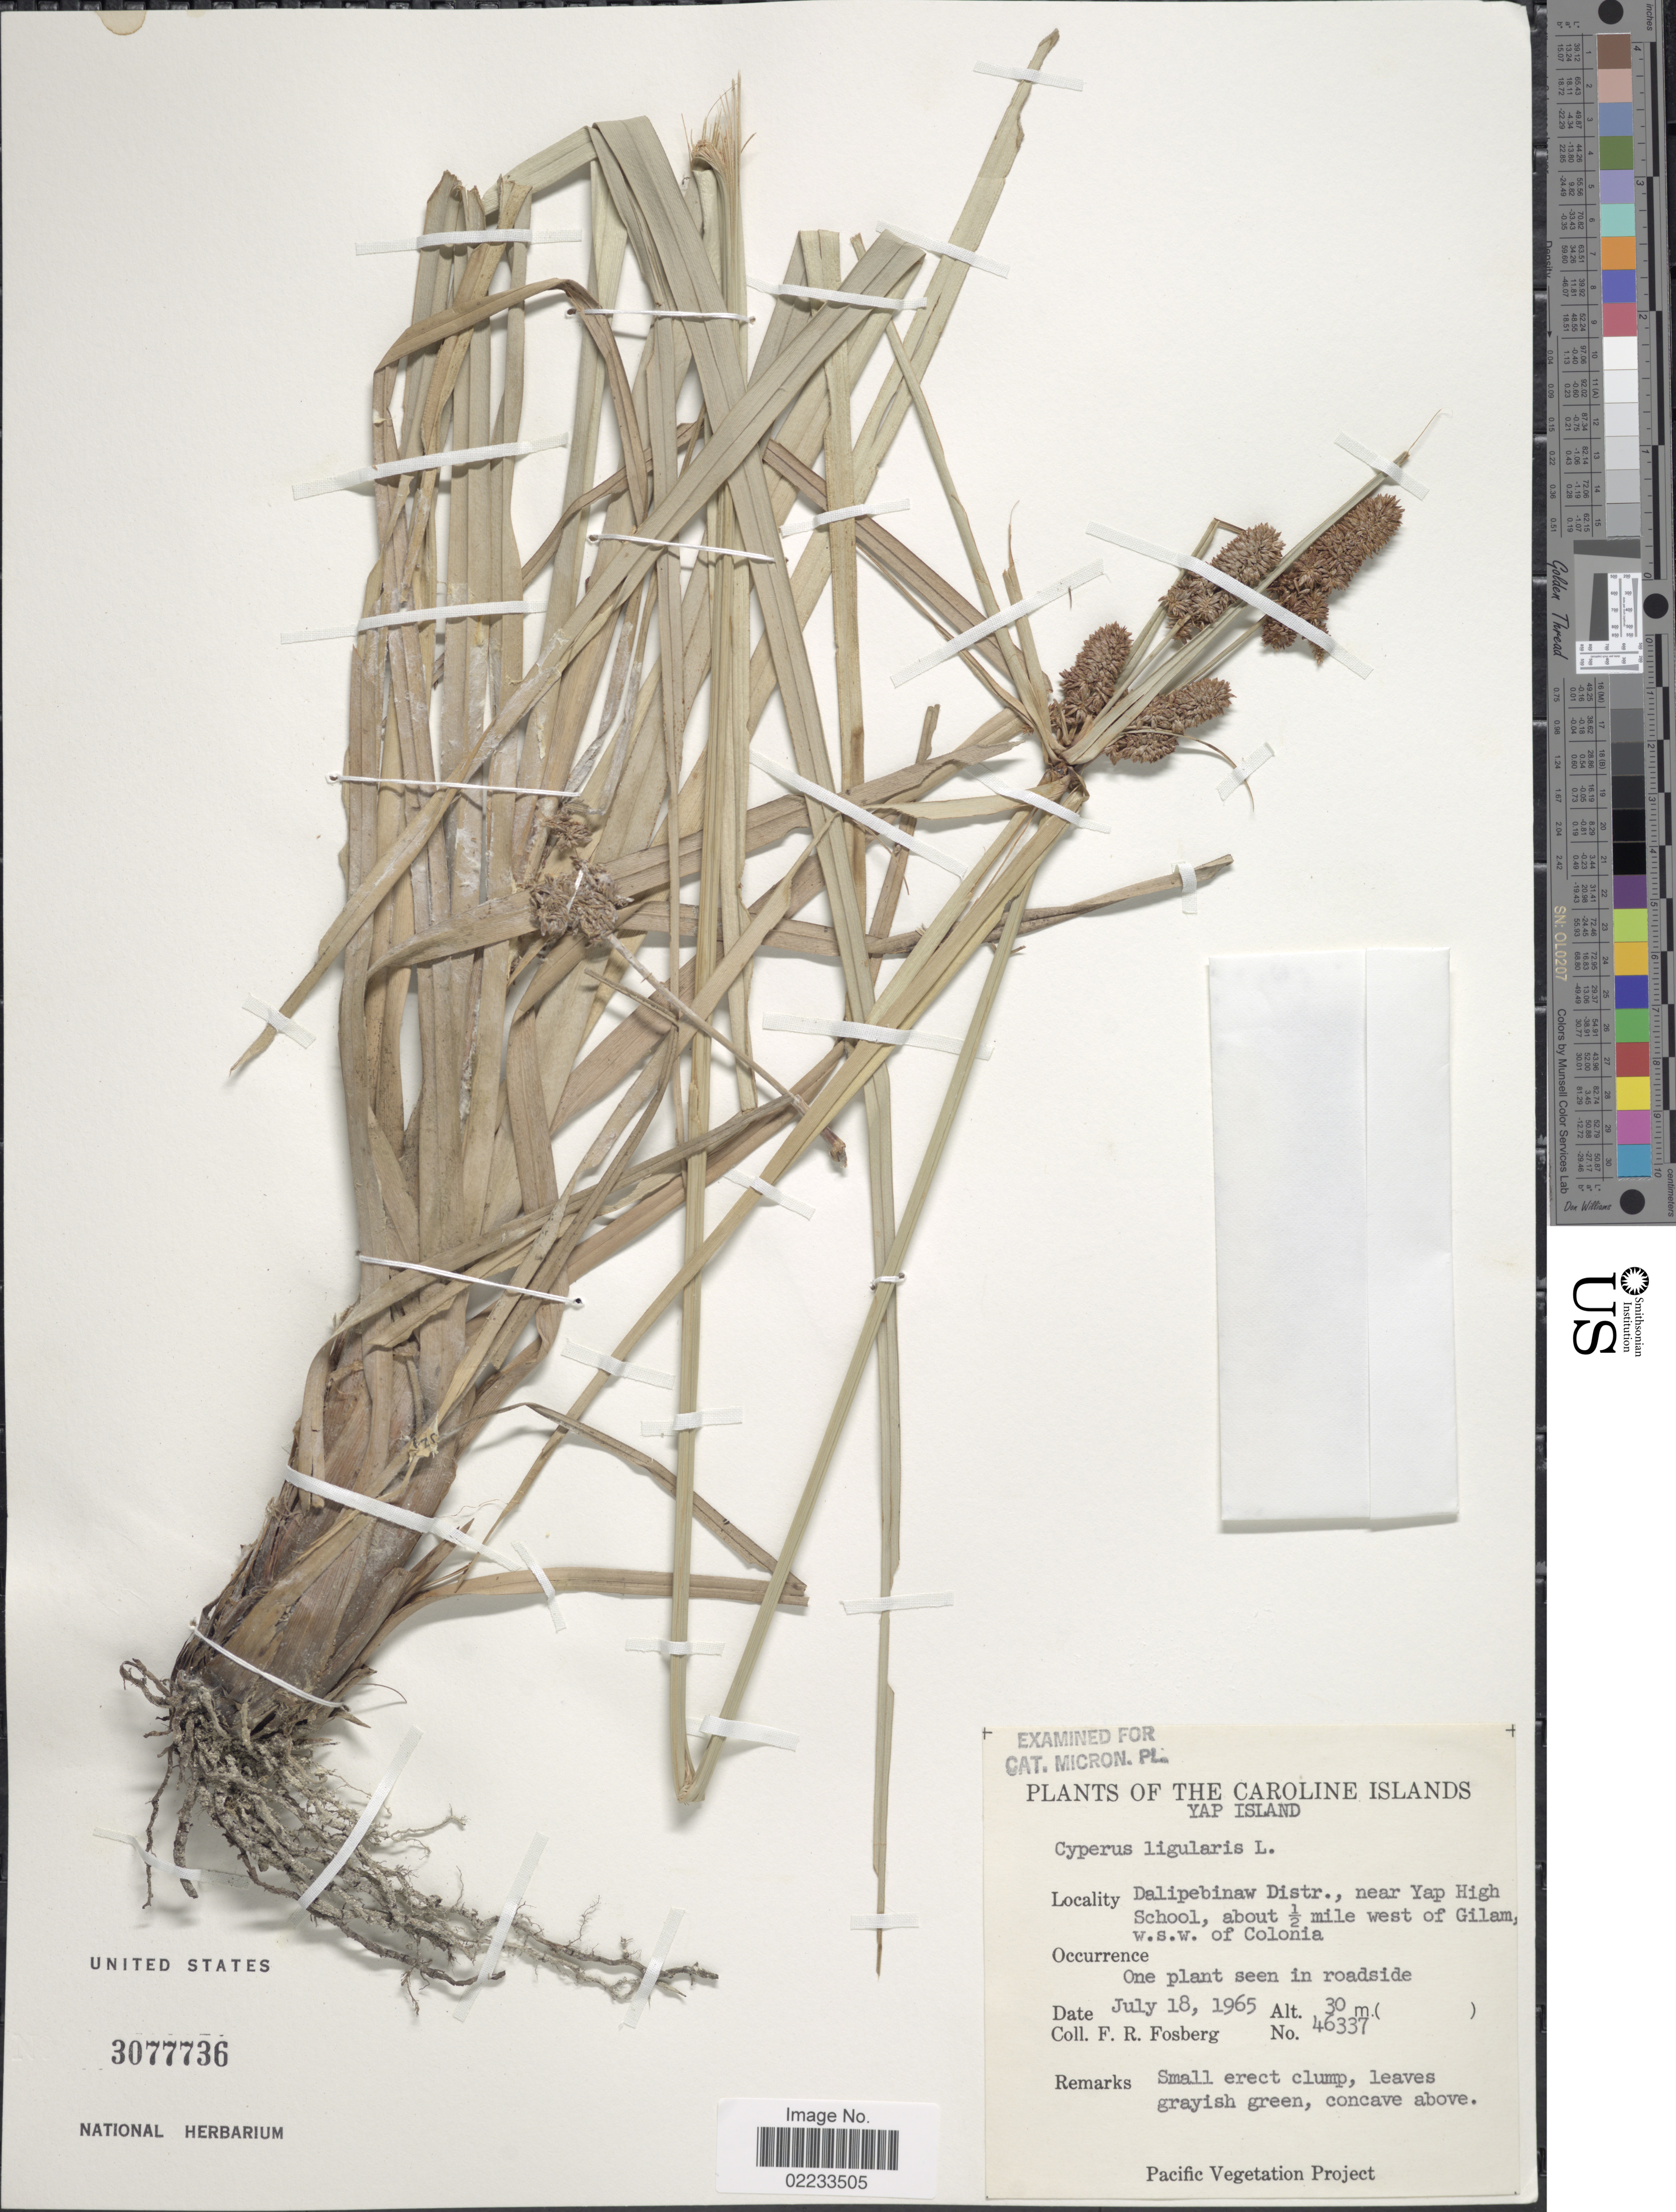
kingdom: Plantae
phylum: Tracheophyta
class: Liliopsida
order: Poales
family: Cyperaceae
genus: Cyperus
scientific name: Cyperus ligularis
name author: L.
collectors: F. R. Fosberg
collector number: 46337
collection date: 1965-07-18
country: Micronesia, Federated States of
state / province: Yap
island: Yap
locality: The Caroline Islands, Yap Island, Dalipebinaw Distr., near Yap High School, about ½ mile west of Gilam w.s.w. of Colonia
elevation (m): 30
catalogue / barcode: US 3077736